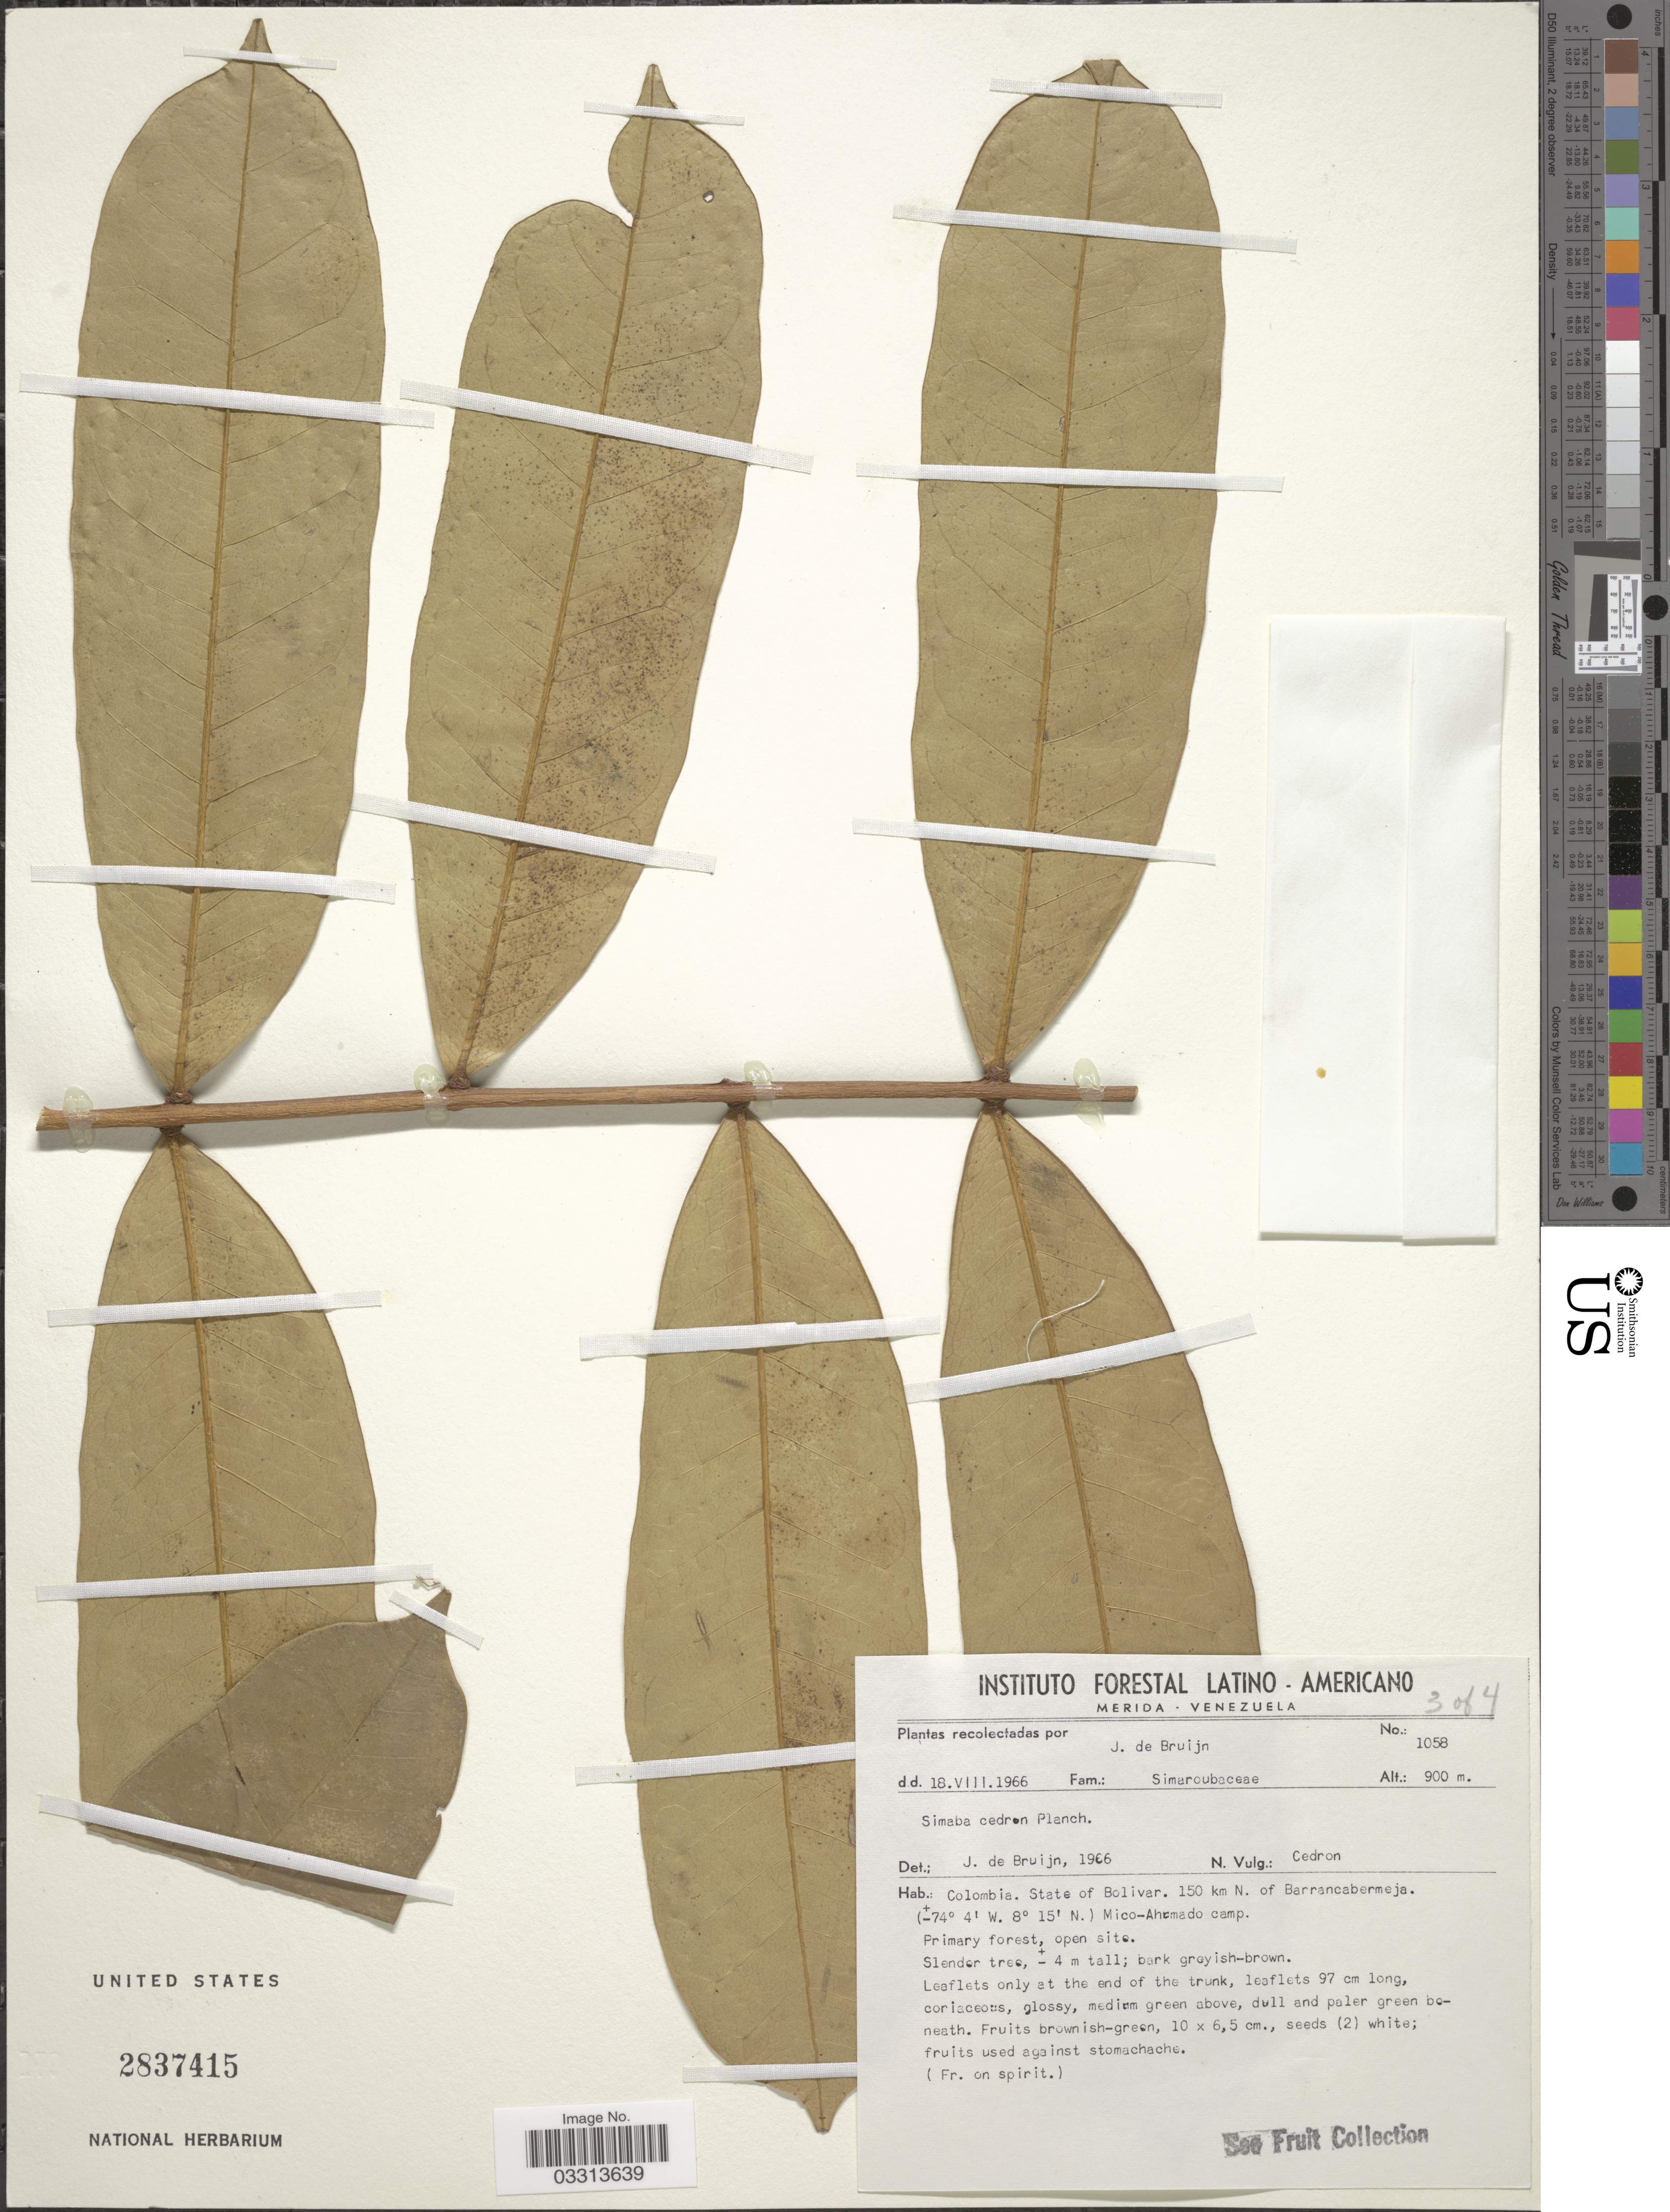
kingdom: Plantae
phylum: Tracheophyta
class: Magnoliopsida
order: Sapindales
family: Simaroubaceae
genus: Homalolepis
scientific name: Homalolepis cedron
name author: (Planch.) Devecchi & Pirani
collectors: J. Bruijn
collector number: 1058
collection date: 1966-08-18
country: Colombia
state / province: Bolívar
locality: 150 km N. of Barrancabermeja. Mico-Ahemado camp.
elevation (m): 900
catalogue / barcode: US 2837415